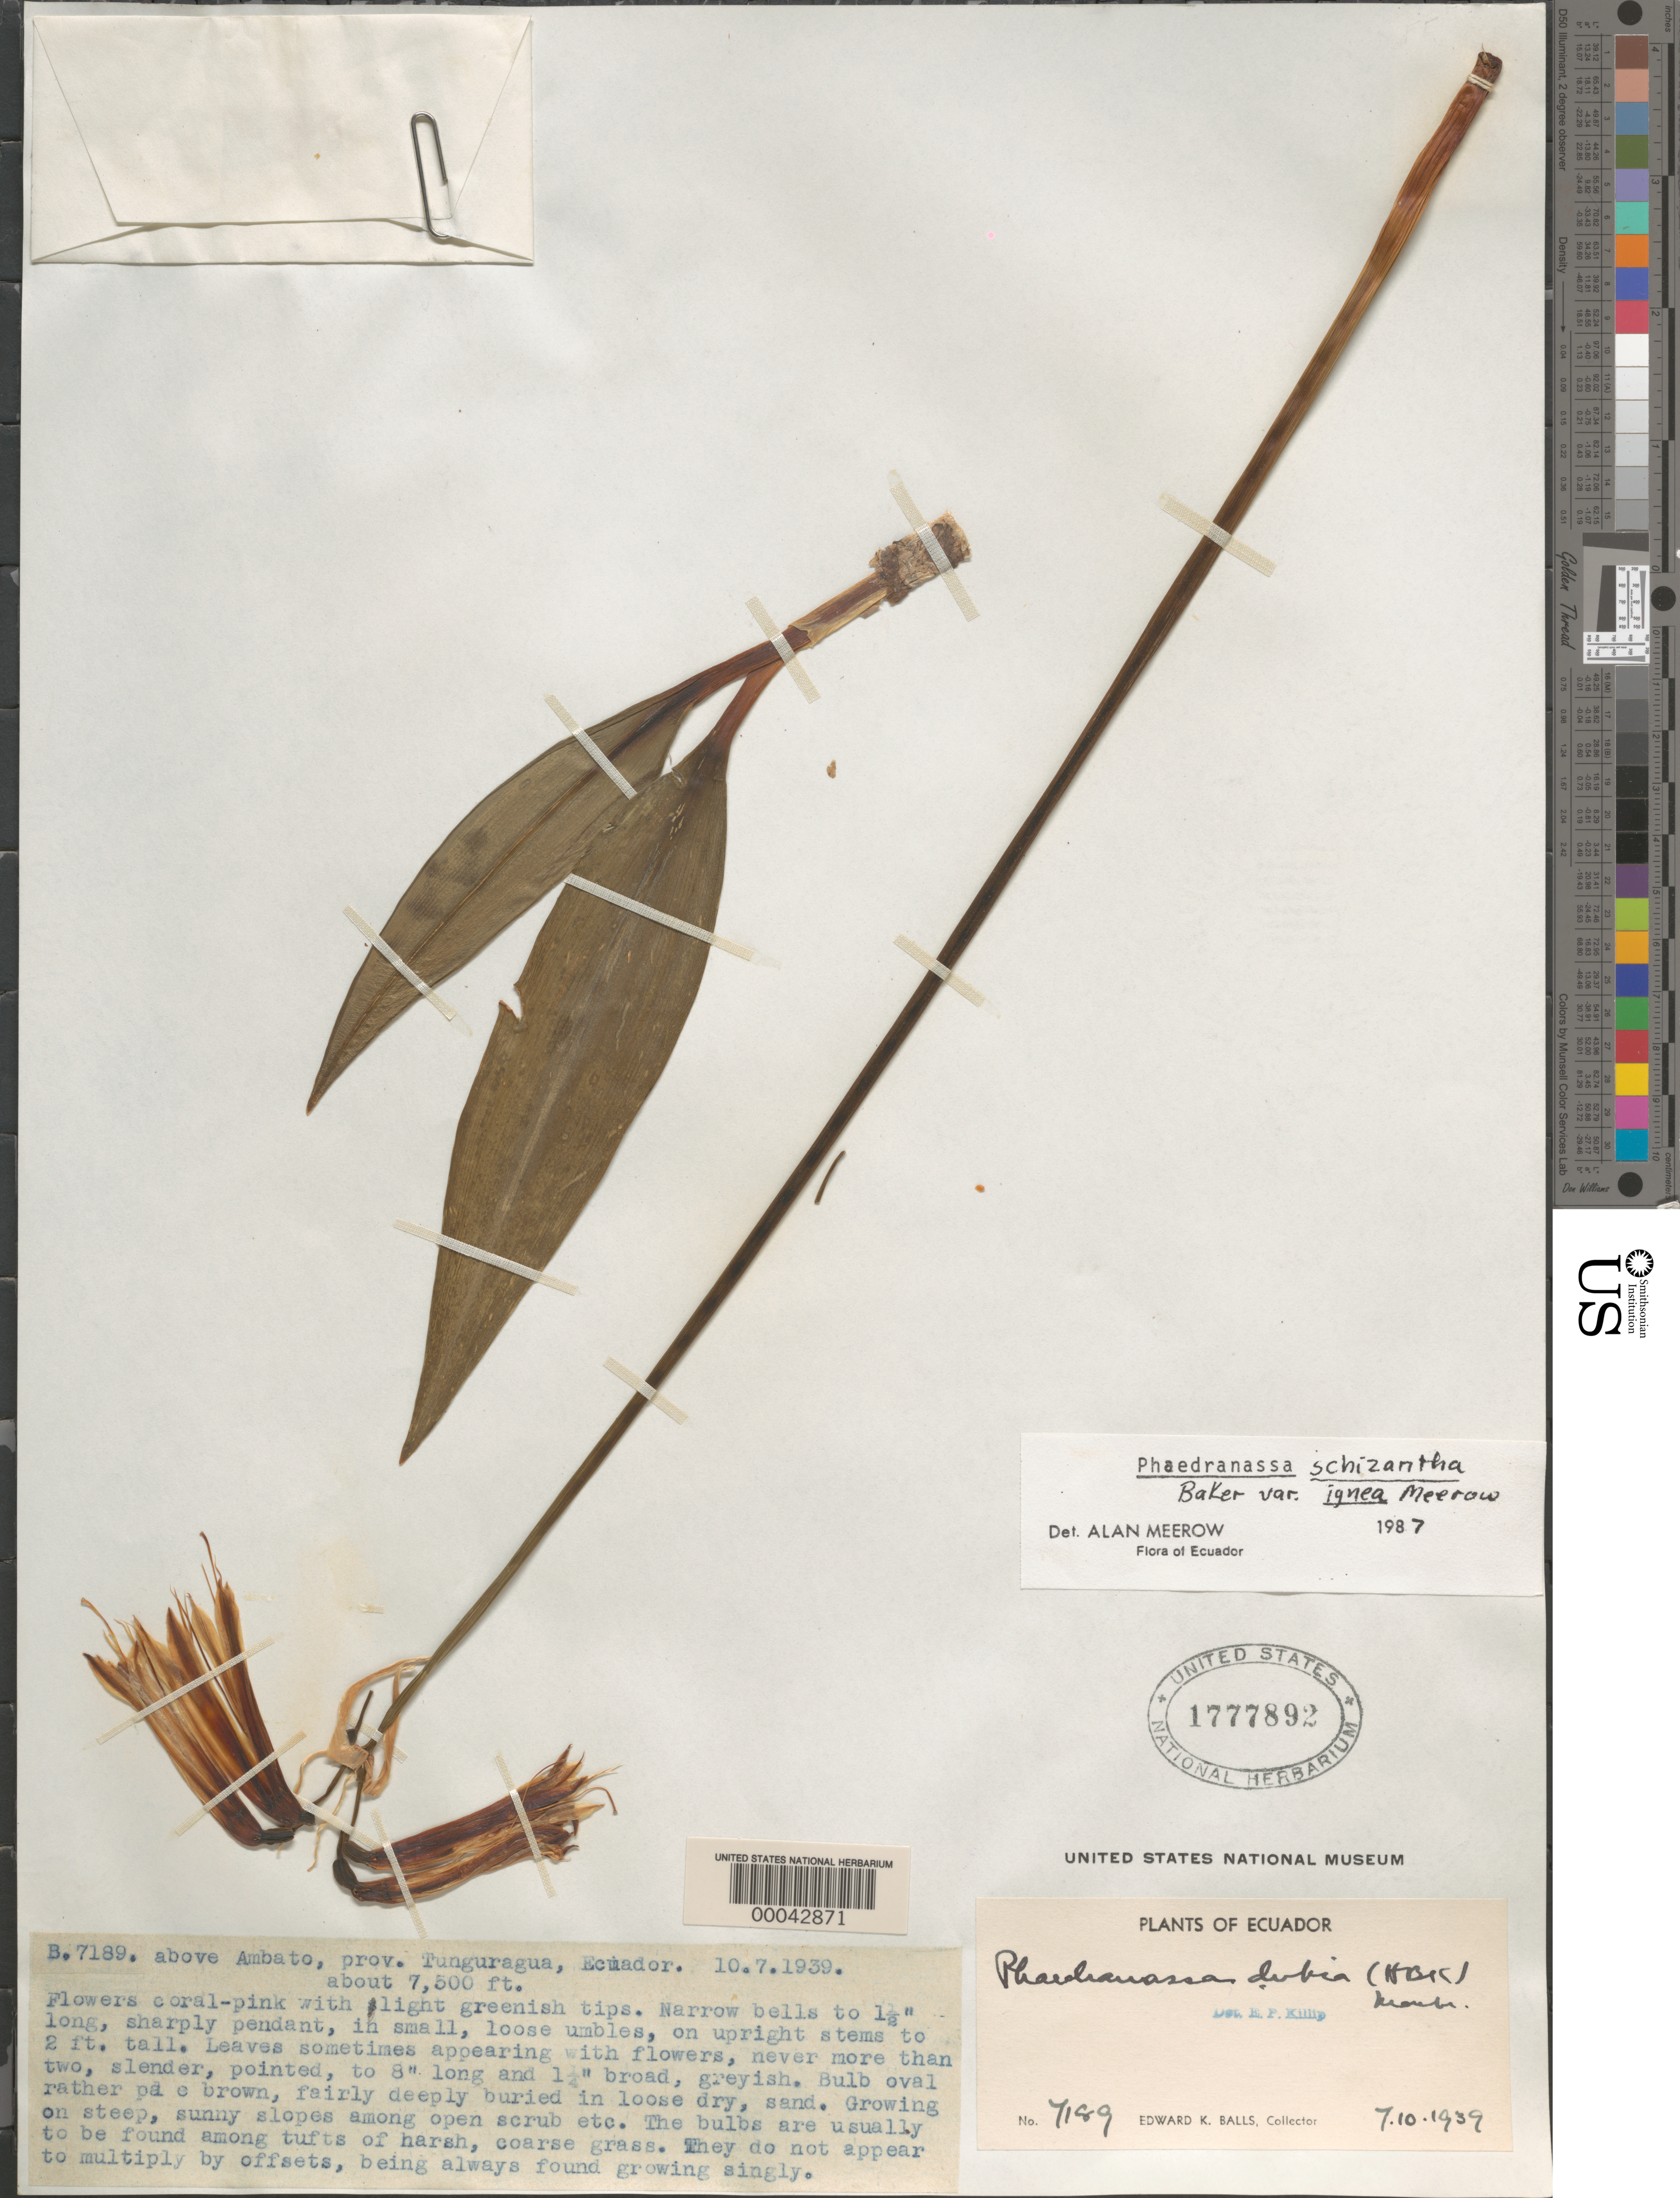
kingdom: Plantae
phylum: Tracheophyta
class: Liliopsida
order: Asparagales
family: Amaryllidaceae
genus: Phaedranassa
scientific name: Phaedranassa schizantha var. ignea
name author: Meerow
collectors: E. K. Balls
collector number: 7189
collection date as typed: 07 Oct 1939 or 10 Jul 1939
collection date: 1939-07-10 or 1939-10-07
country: Ecuador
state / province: Tungurahua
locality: Above ambato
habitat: Steep sunny slopes among open scrub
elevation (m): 2286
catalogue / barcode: US 1777892